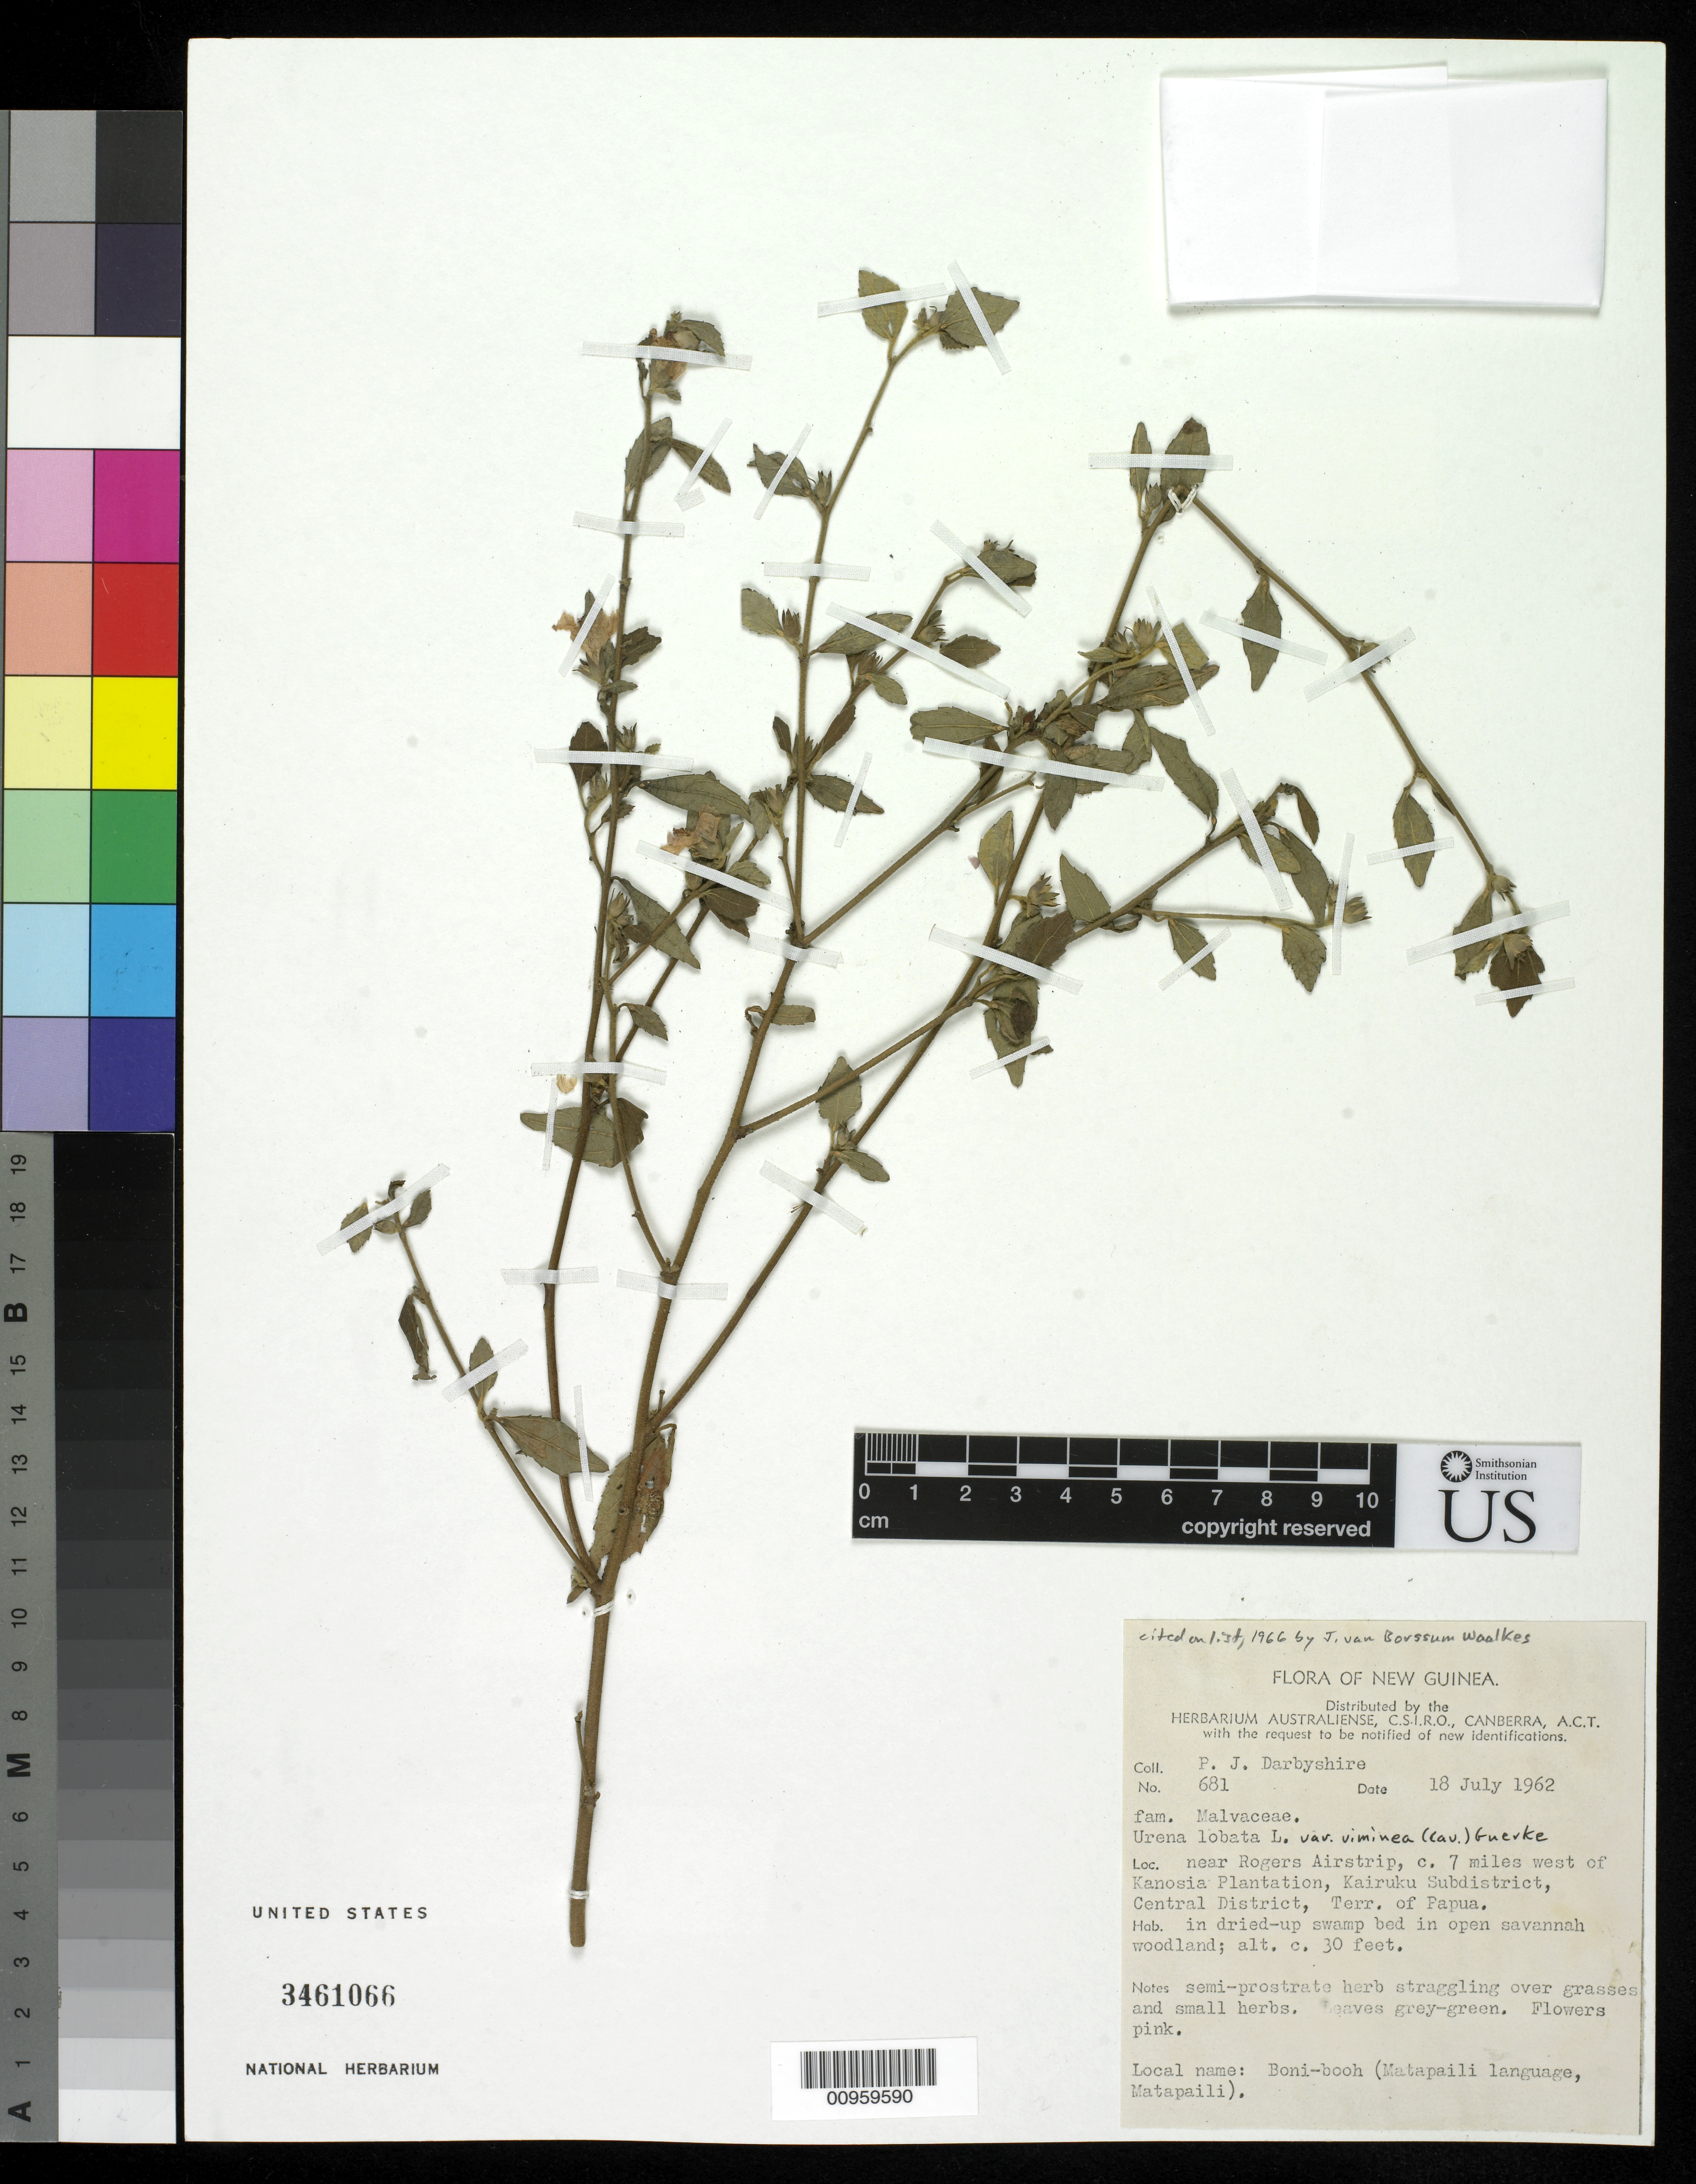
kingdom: Plantae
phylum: Tracheophyta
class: Magnoliopsida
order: Malvales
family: Malvaceae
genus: Urena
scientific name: Urena lobata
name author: L.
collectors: P. Darbyshire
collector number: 681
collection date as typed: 18 Jul 1962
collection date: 1962-07-18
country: Papua New Guinea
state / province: Central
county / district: Kairuku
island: New Guinea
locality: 7 miles west of Kanosia Plantation, Kairuku Subdistrict, Central District, Terr. of Papua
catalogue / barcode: US 3461066